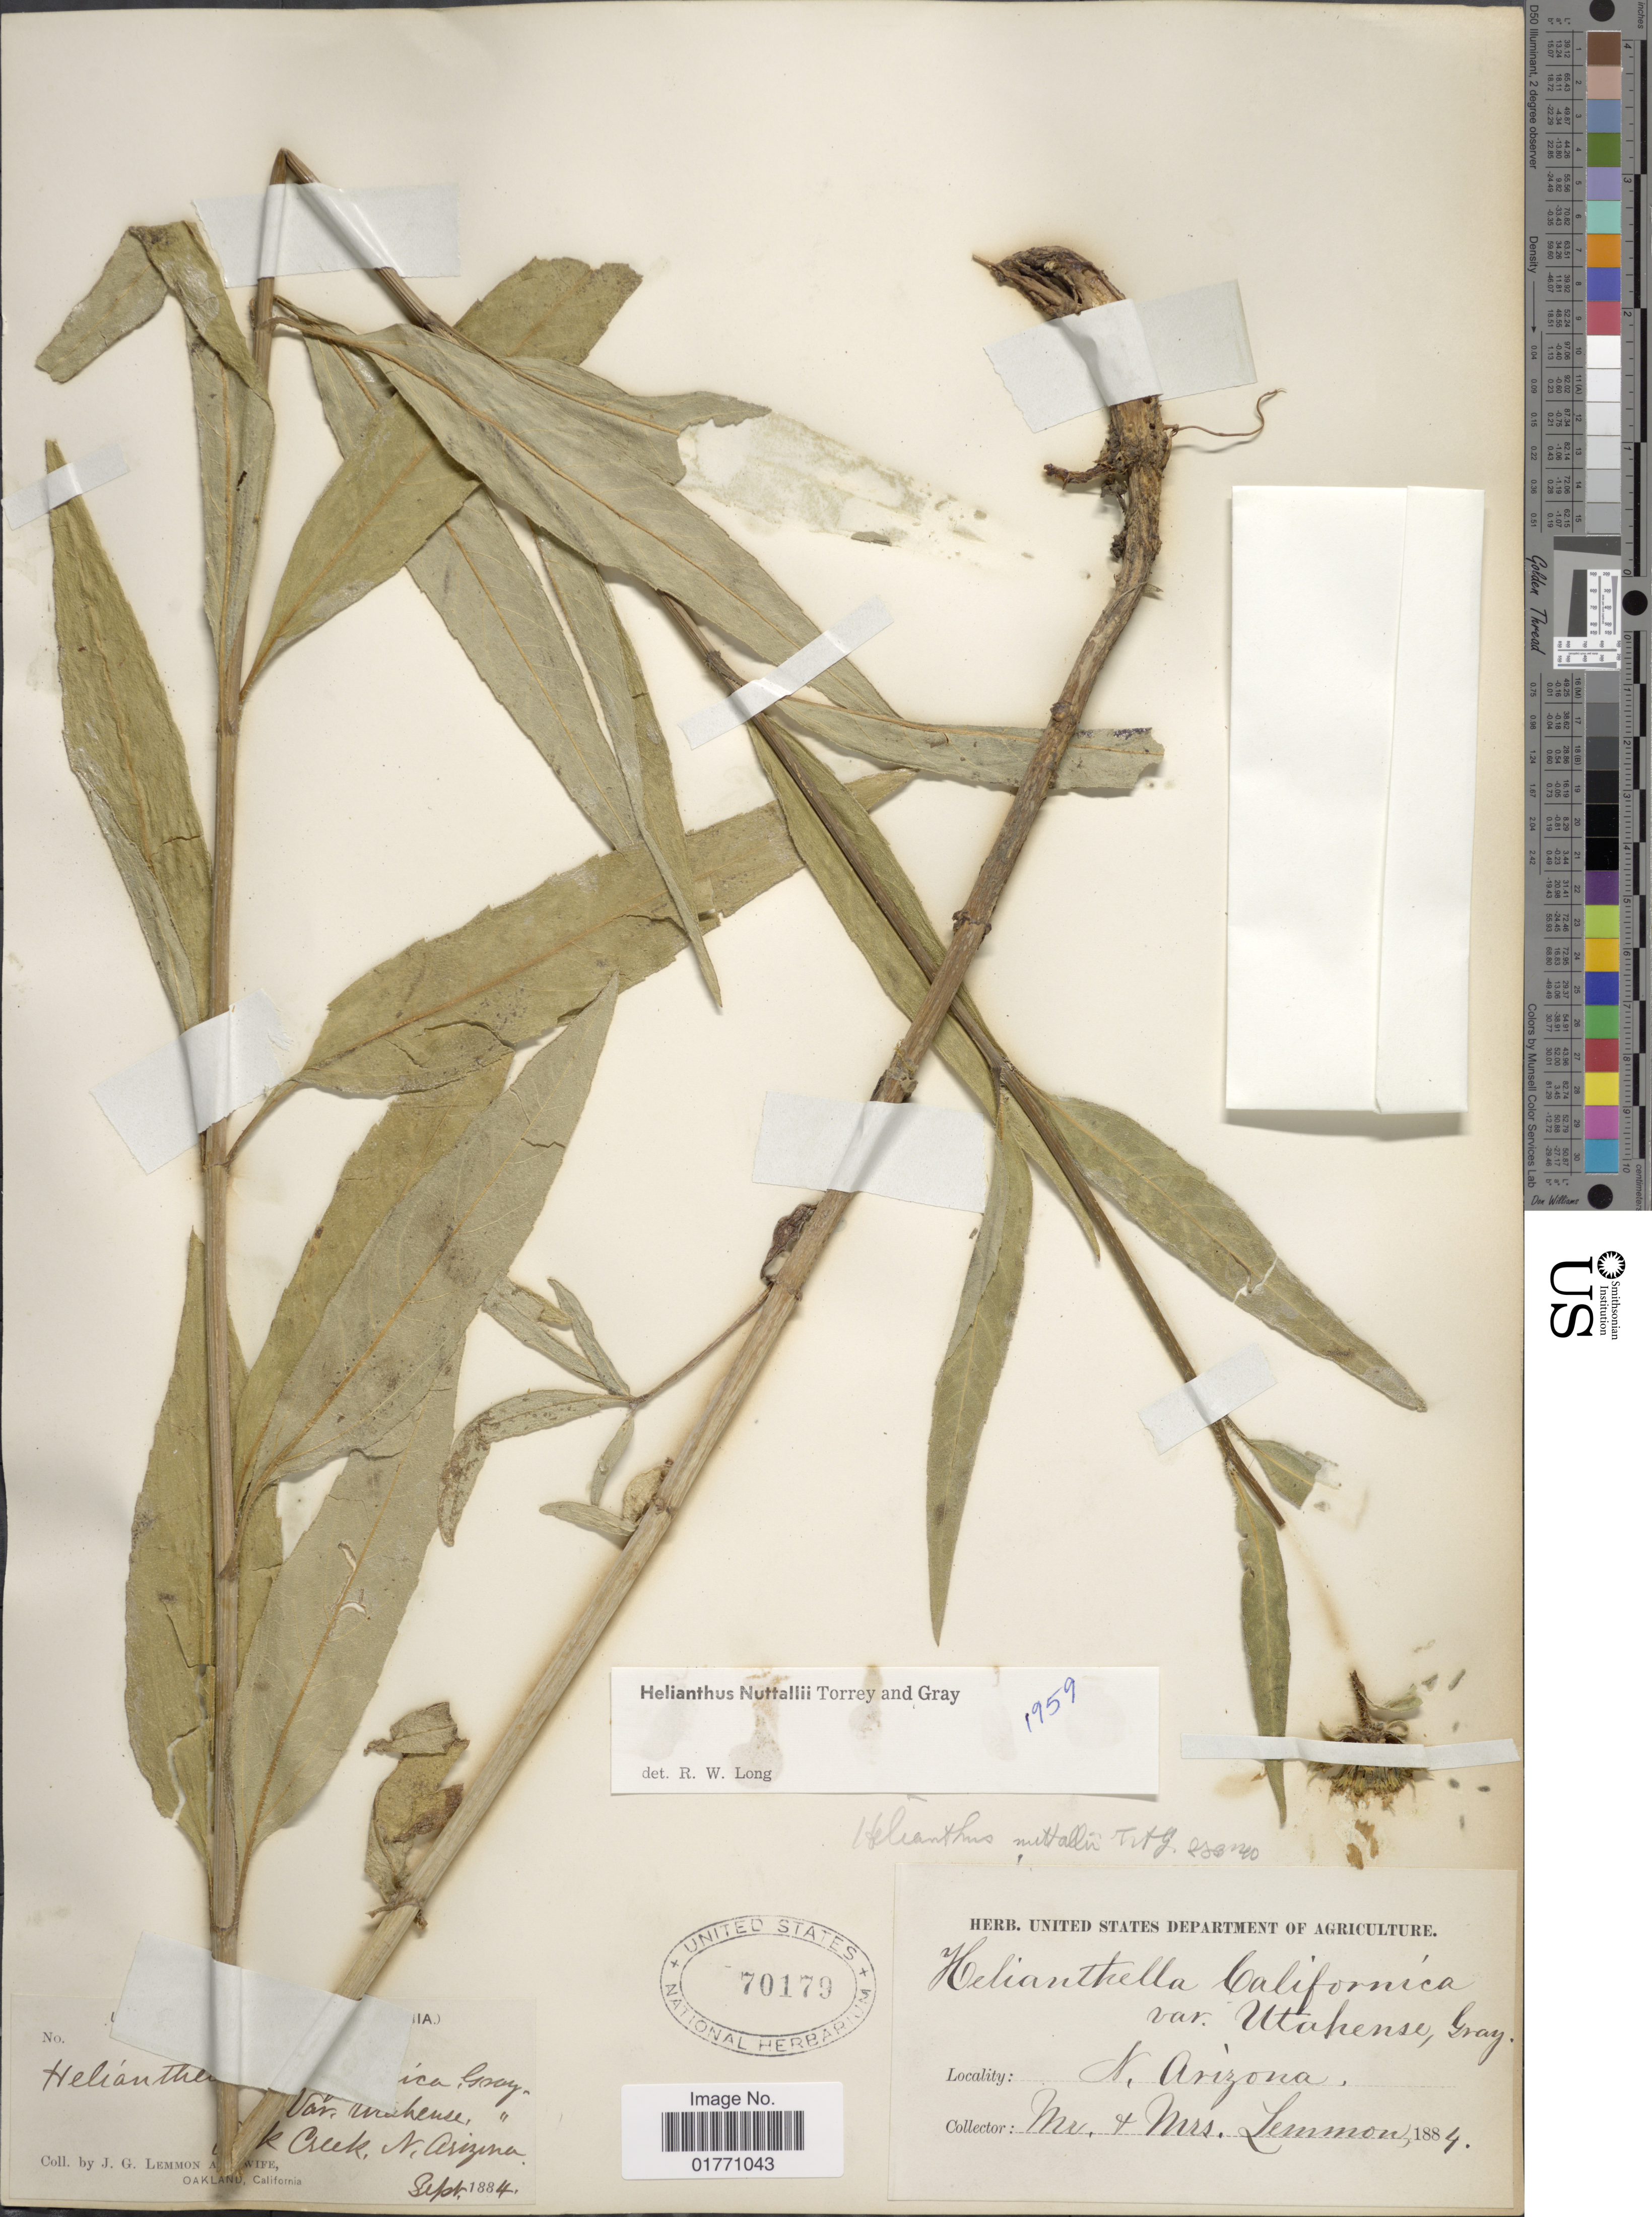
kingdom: Plantae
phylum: Tracheophyta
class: Magnoliopsida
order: Asterales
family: Asteraceae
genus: Helianthus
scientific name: Helianthus nuttallii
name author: Torr. & A. Gray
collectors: J. Lemmon & Mrs. J. G. Lemmon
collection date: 1884-09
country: United States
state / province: Arizona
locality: N. Atizona,..Creek.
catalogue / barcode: US 70179